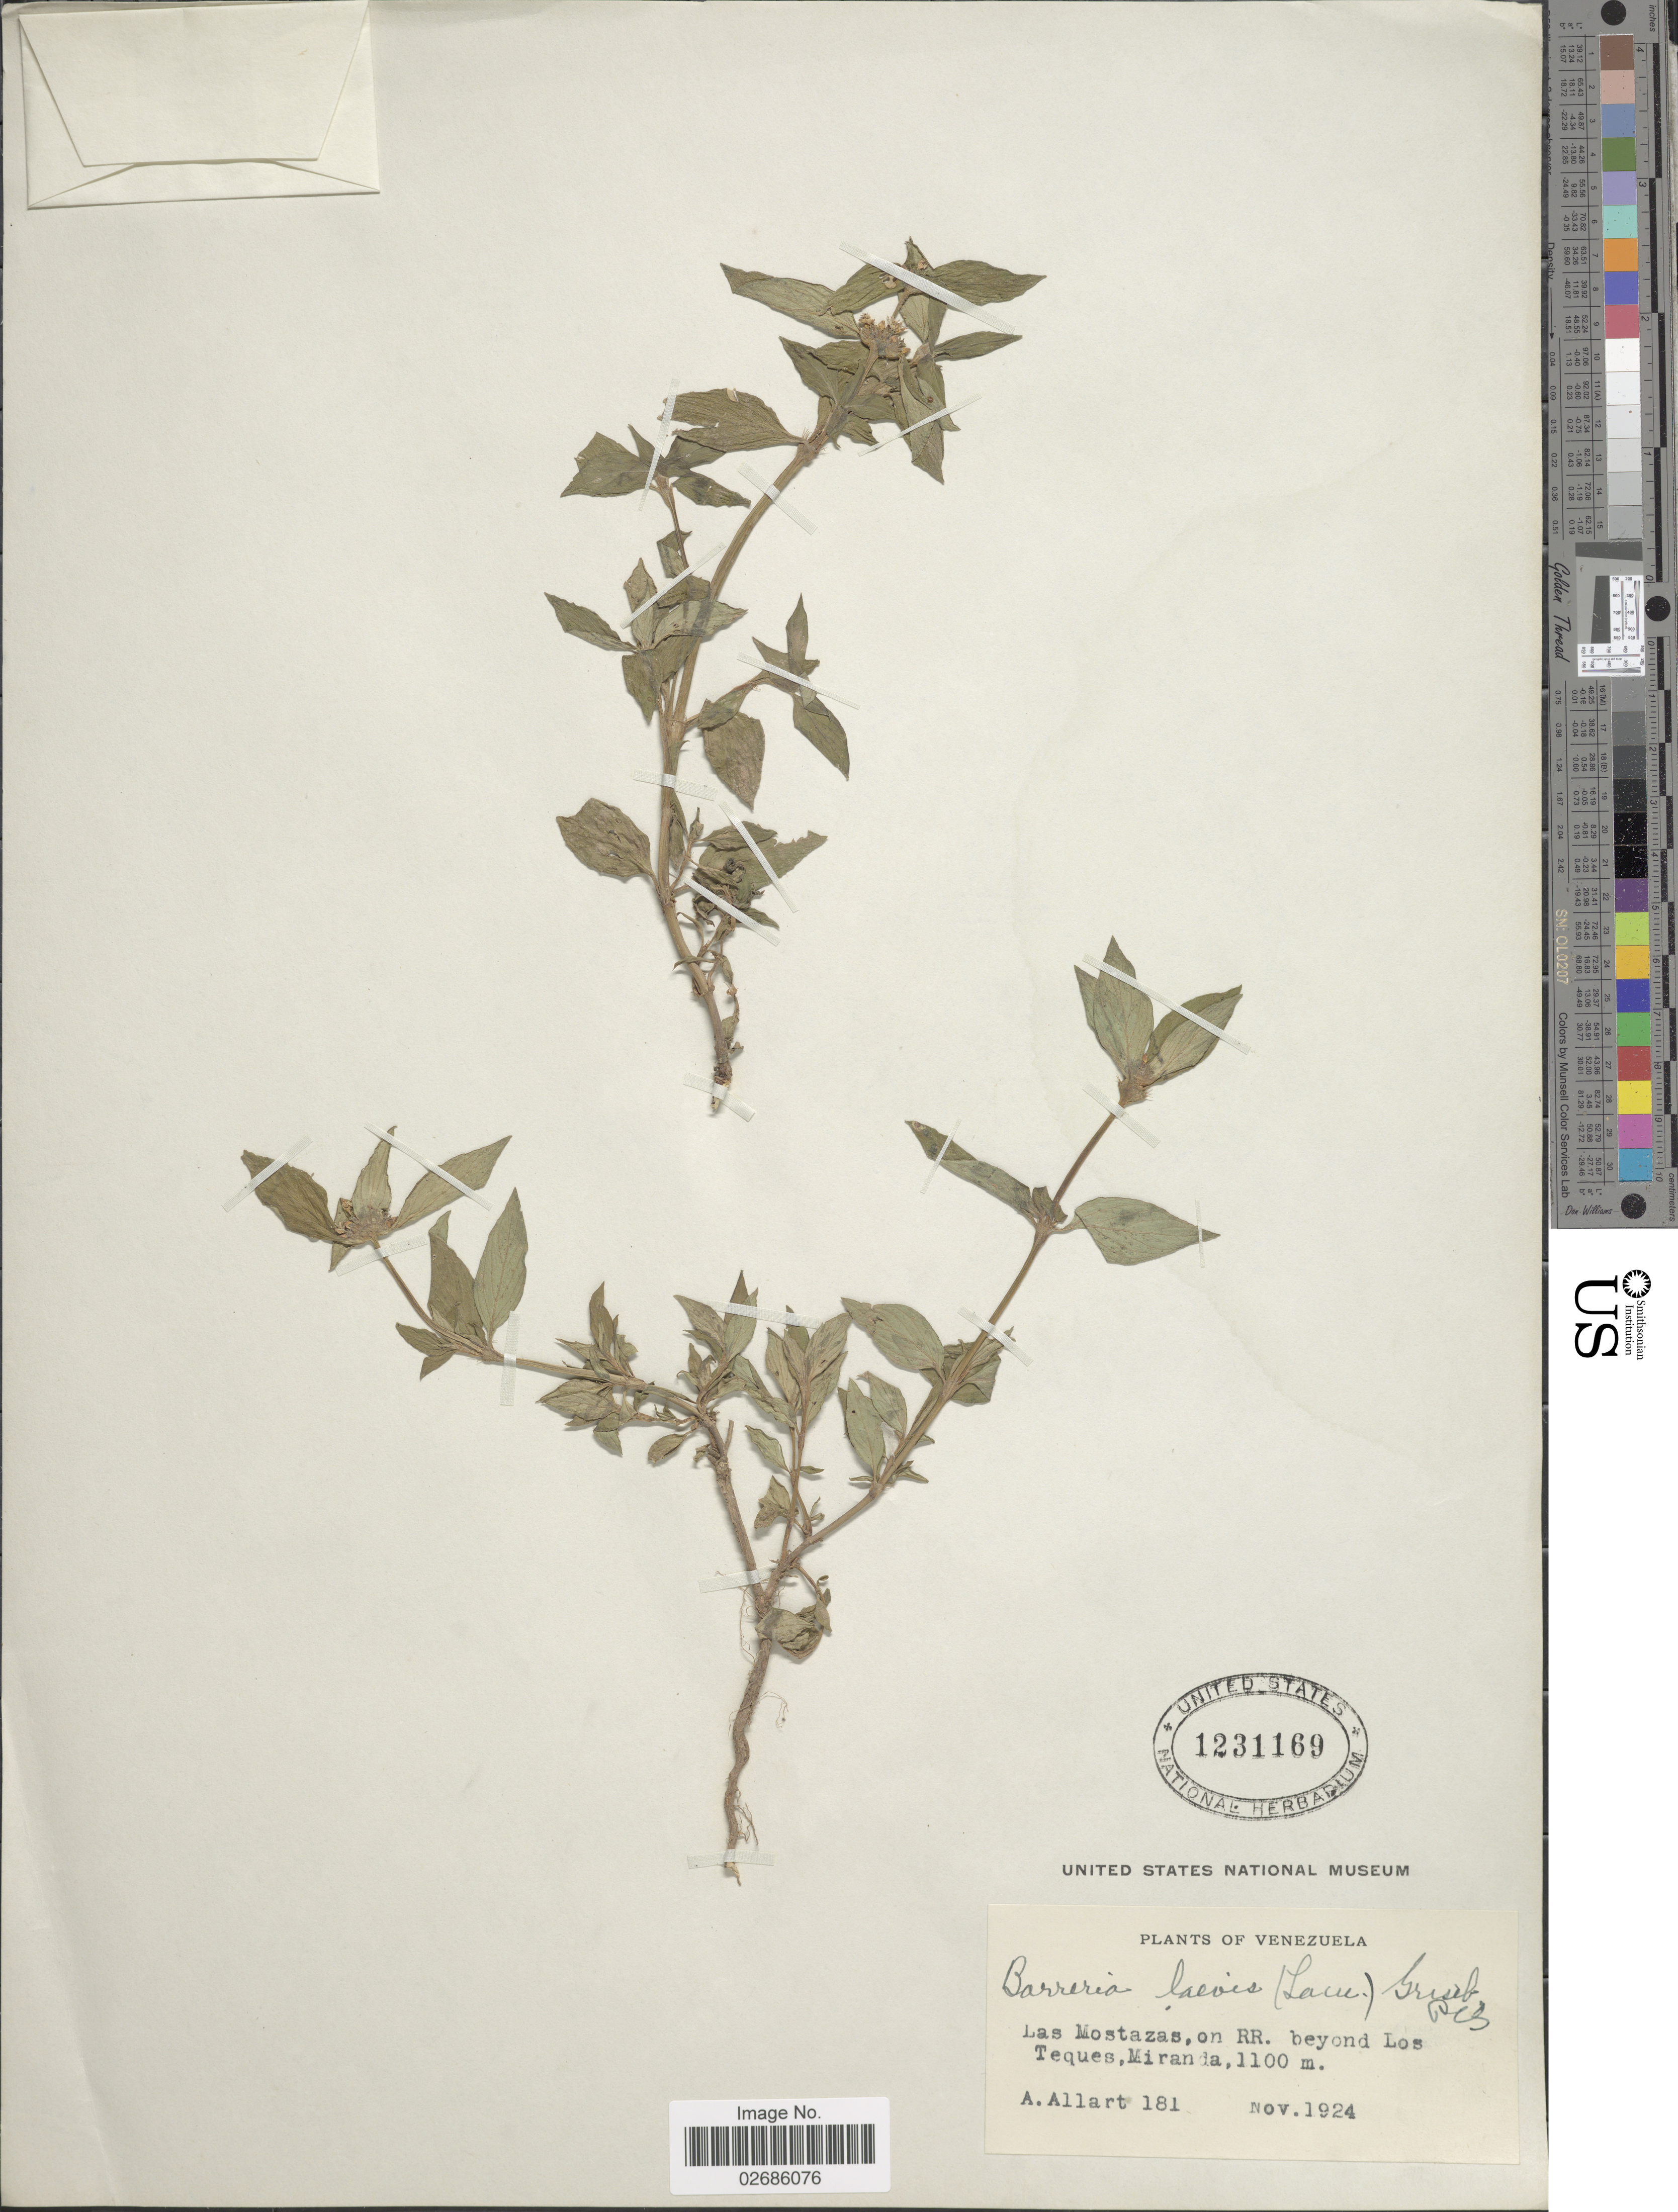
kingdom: Plantae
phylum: Tracheophyta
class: Magnoliopsida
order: Gentianales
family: Rubiaceae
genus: Borreria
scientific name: Borreria assurgens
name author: (Ruiz & Pav.) Griseb.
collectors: A. Allart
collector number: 181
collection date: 1924-11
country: Venezuela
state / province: Miranda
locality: Las Mostazas, on RR. beyond Los Teques.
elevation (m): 1100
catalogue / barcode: US 1231169